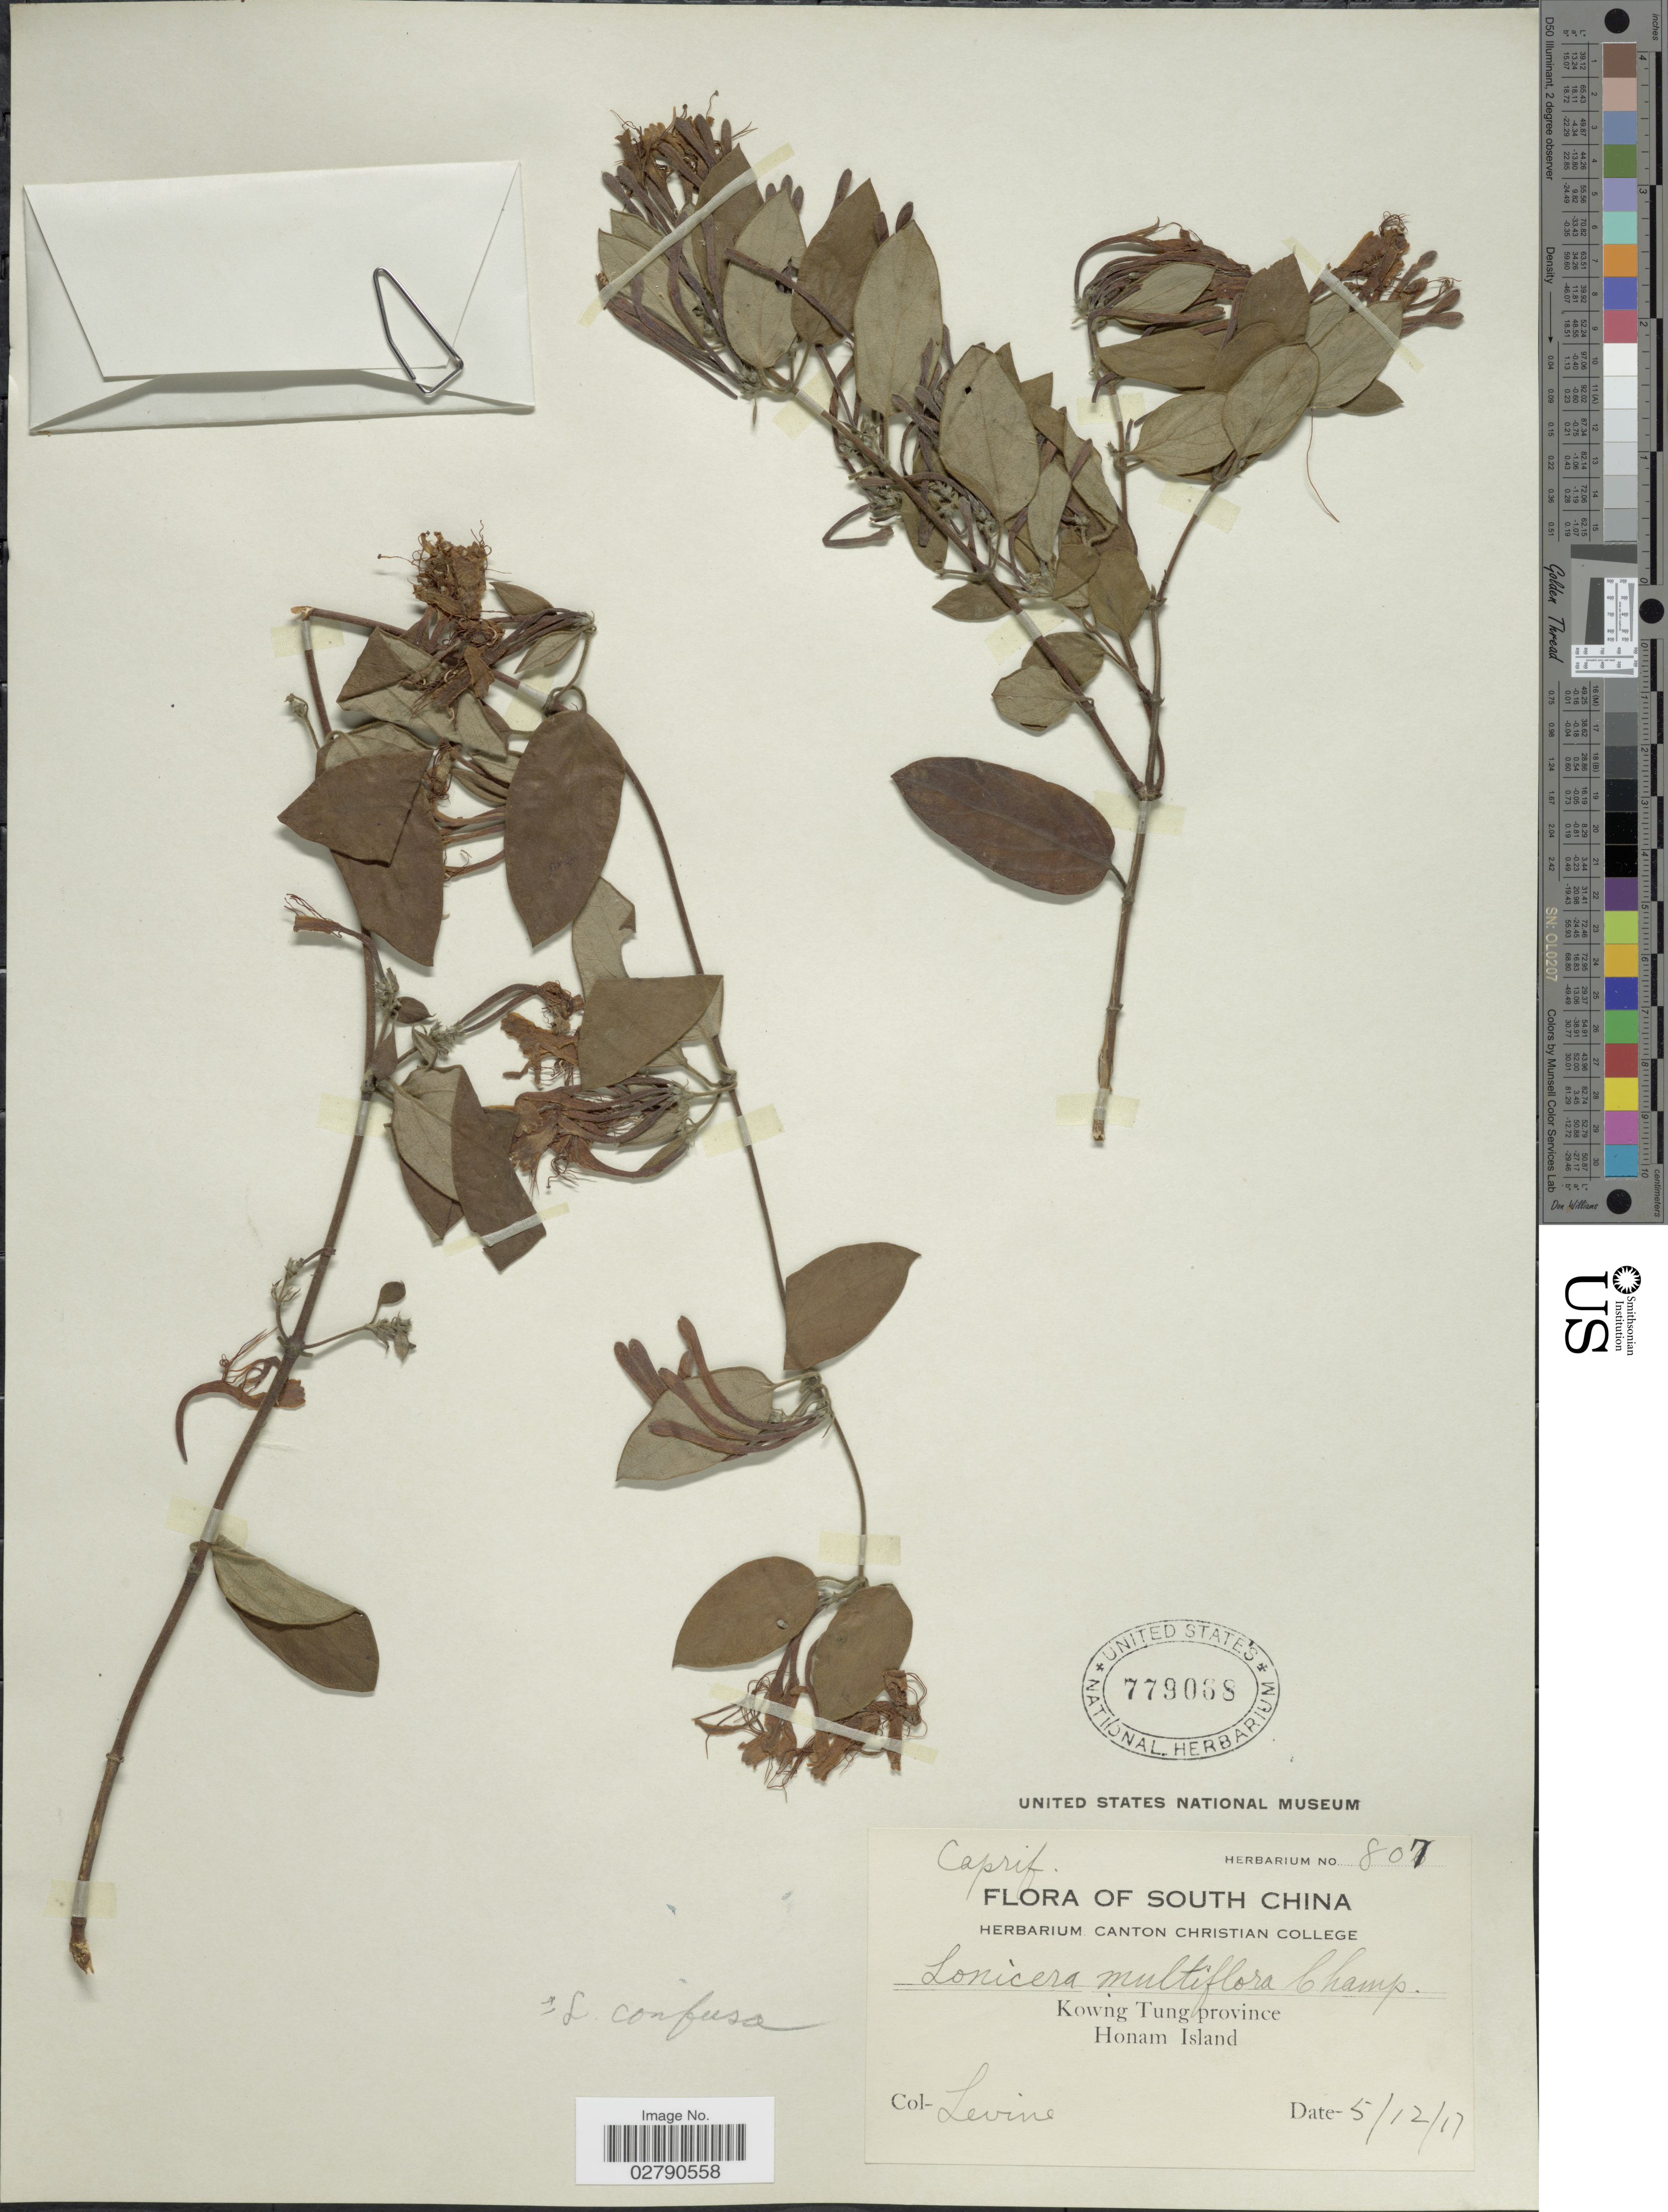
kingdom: Plantae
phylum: Tracheophyta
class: Magnoliopsida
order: Dipsacales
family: Caprifoliaceae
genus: Lonicera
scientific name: Lonicera confusa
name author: DC.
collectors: -. Levine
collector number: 807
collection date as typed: Transcribed d/m/y: 5/12/17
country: China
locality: South China. Kowng Tung province. Honam Island.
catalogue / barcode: US 779068